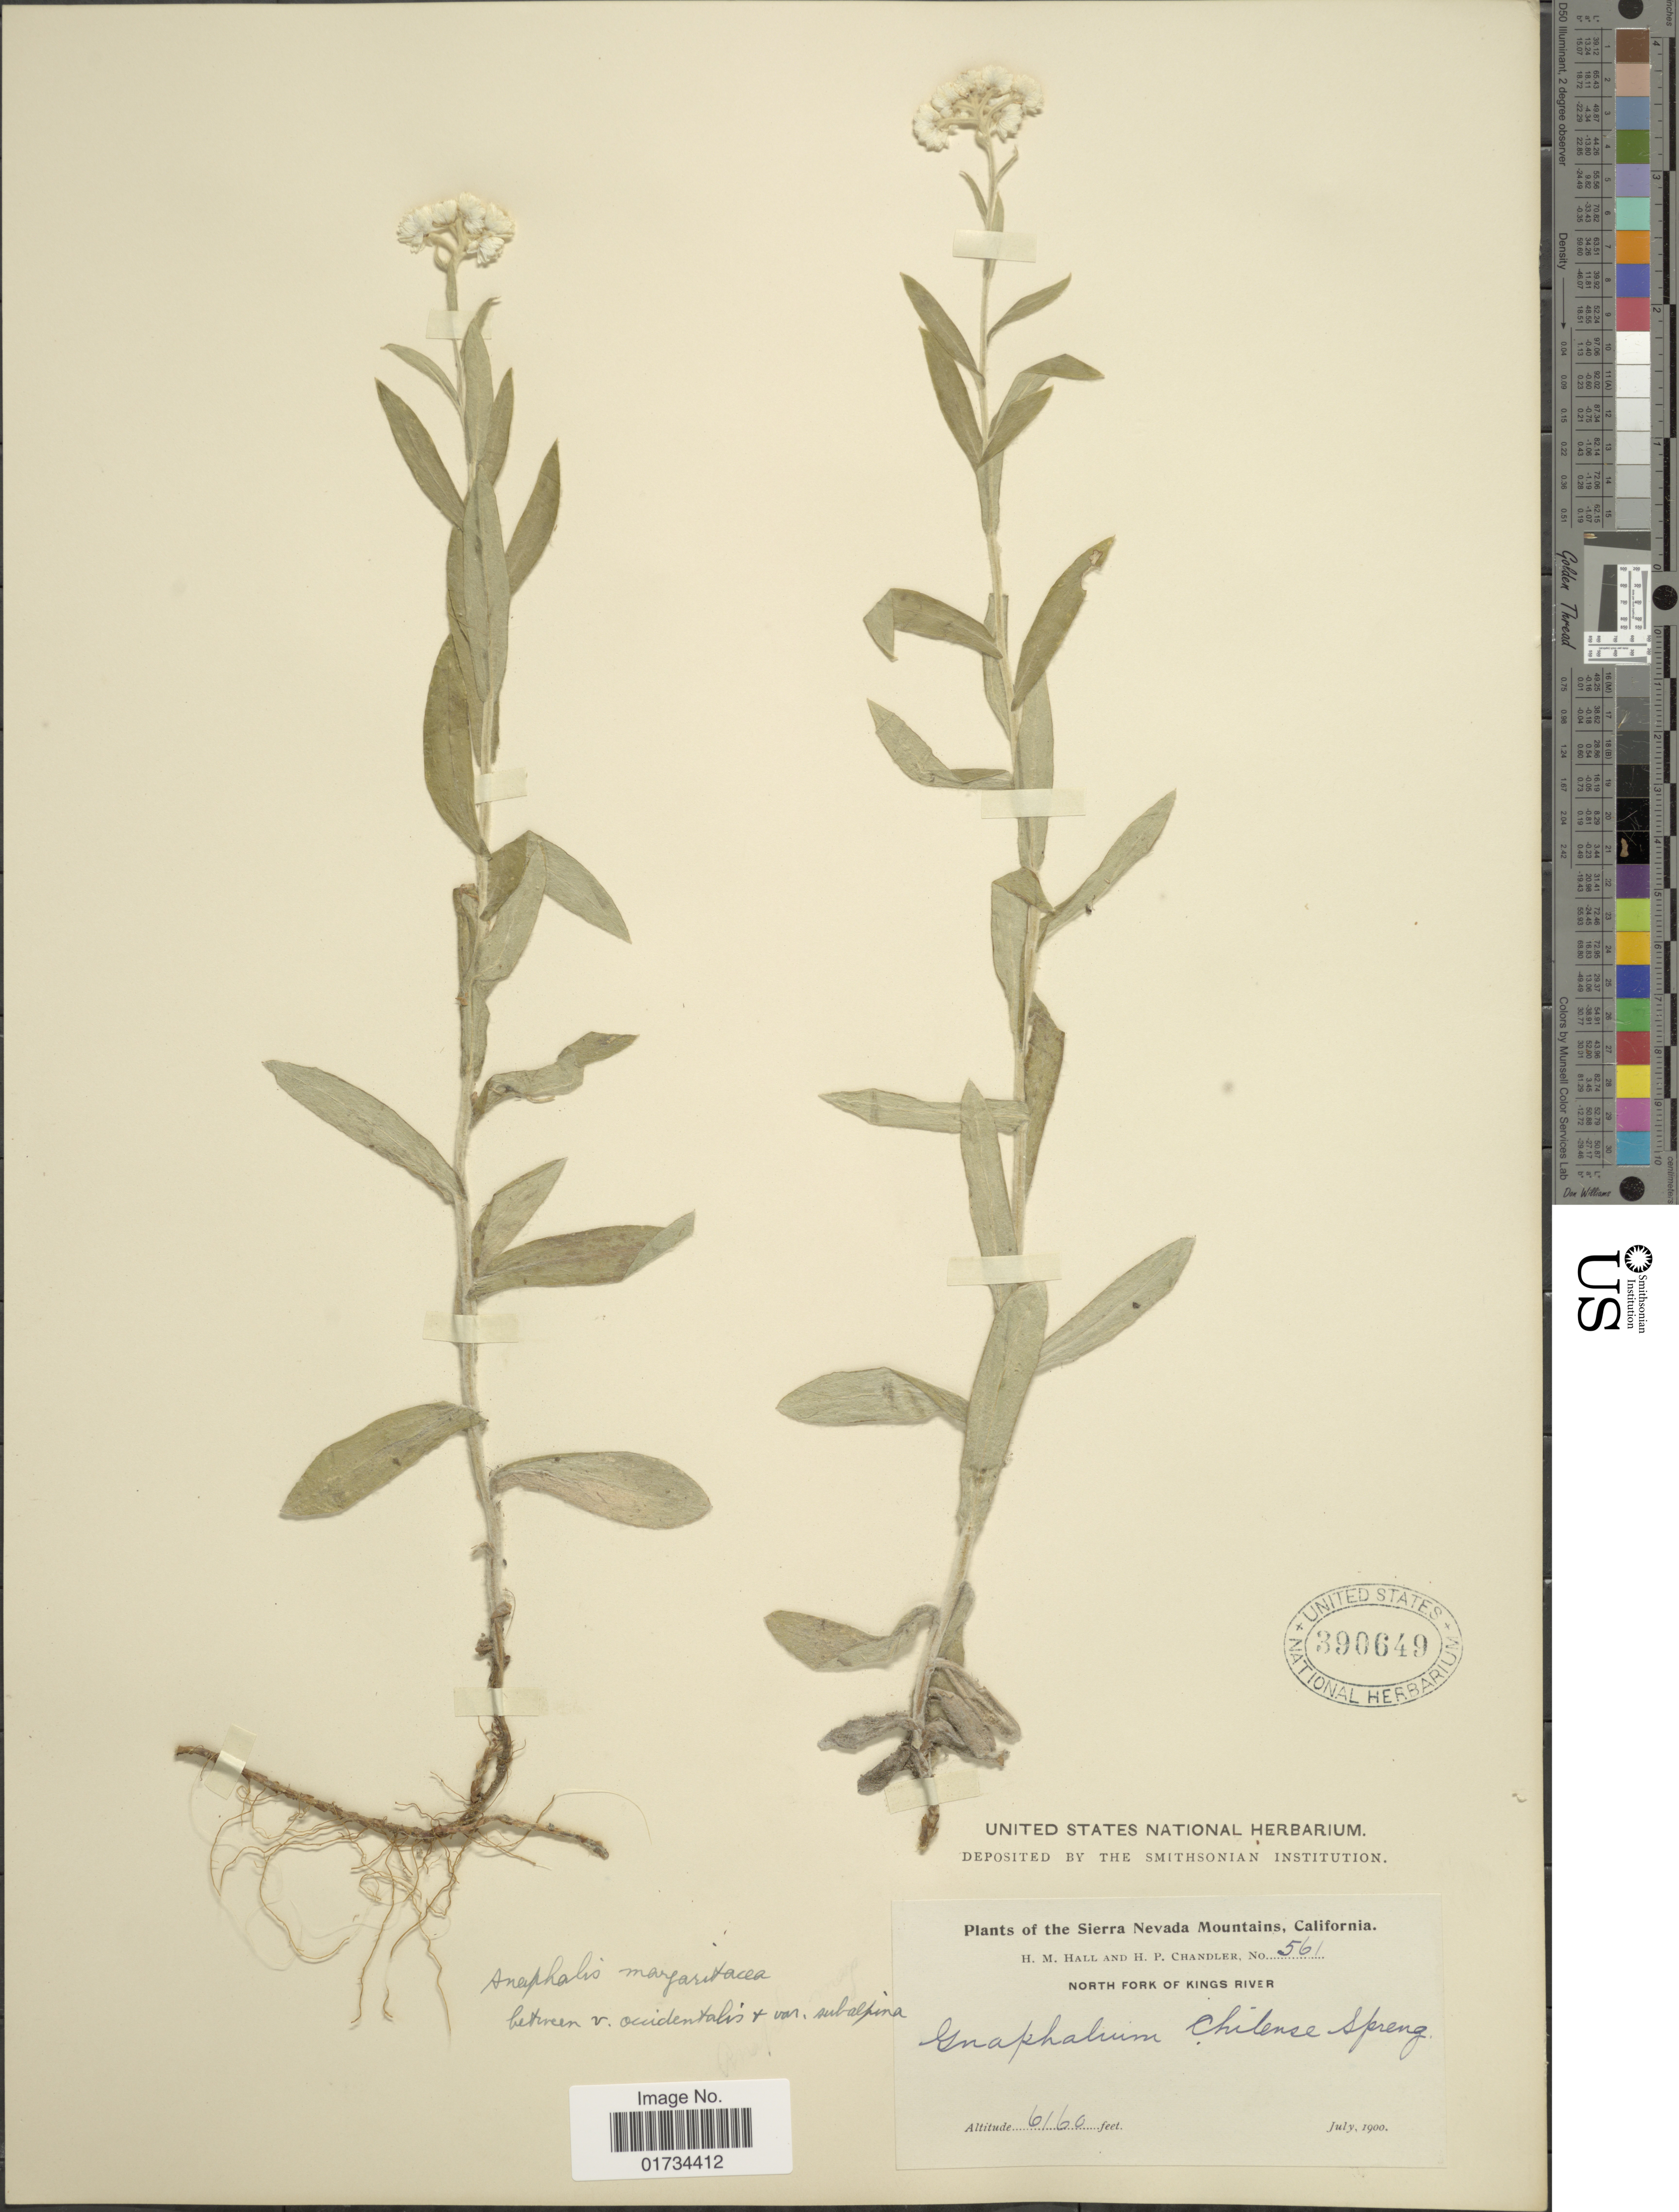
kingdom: Plantae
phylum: Tracheophyta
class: Magnoliopsida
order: Asterales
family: Asteraceae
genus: Anaphalis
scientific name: Anaphalis subalpina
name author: (A. Gray) Rydb.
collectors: H. M. Hall & H. Chandler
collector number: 561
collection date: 1900-07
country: United States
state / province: California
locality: Sierra Nevada Mountains, California. North Fork of Kings River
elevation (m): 1878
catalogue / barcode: US 390649